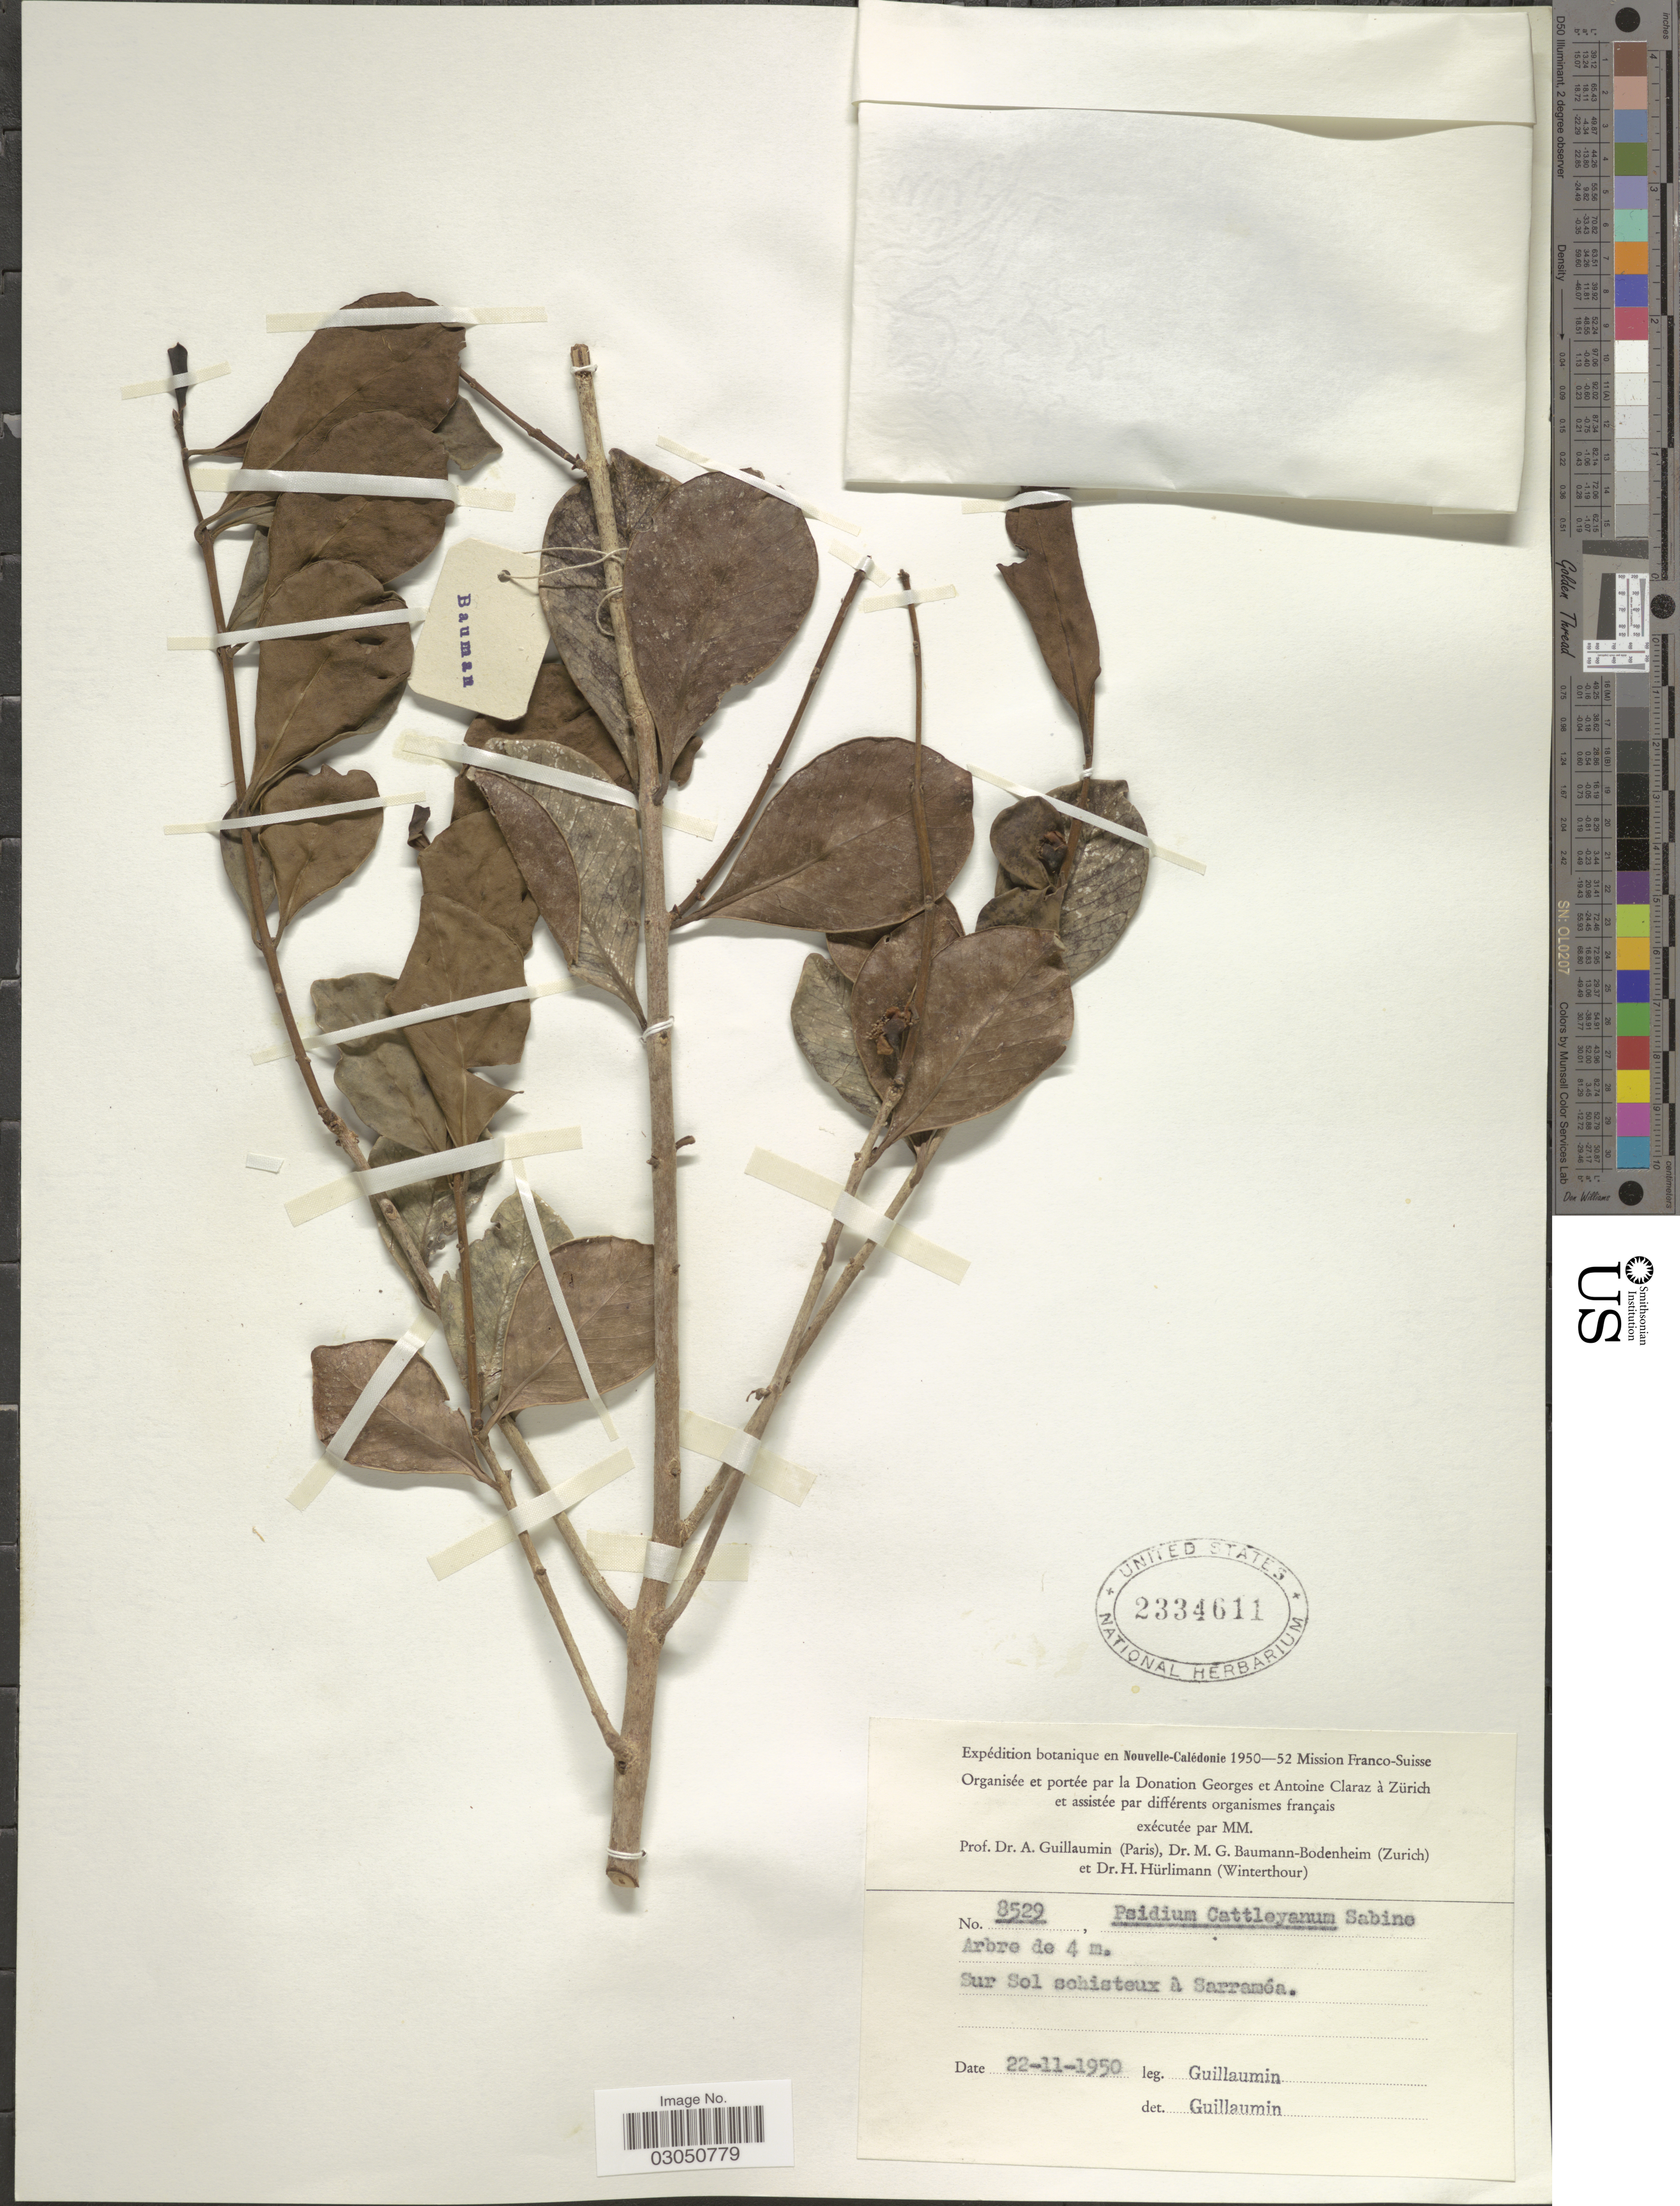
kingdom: Plantae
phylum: Tracheophyta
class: Magnoliopsida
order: Myrtales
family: Myrtaceae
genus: Psidium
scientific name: Psidium cattleyanum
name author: Sabine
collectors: A. Guillaumin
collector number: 8529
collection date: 1950-11-22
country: New Caledonia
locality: Sur Sol sohisteux à Sarraméa.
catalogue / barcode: US 2334611